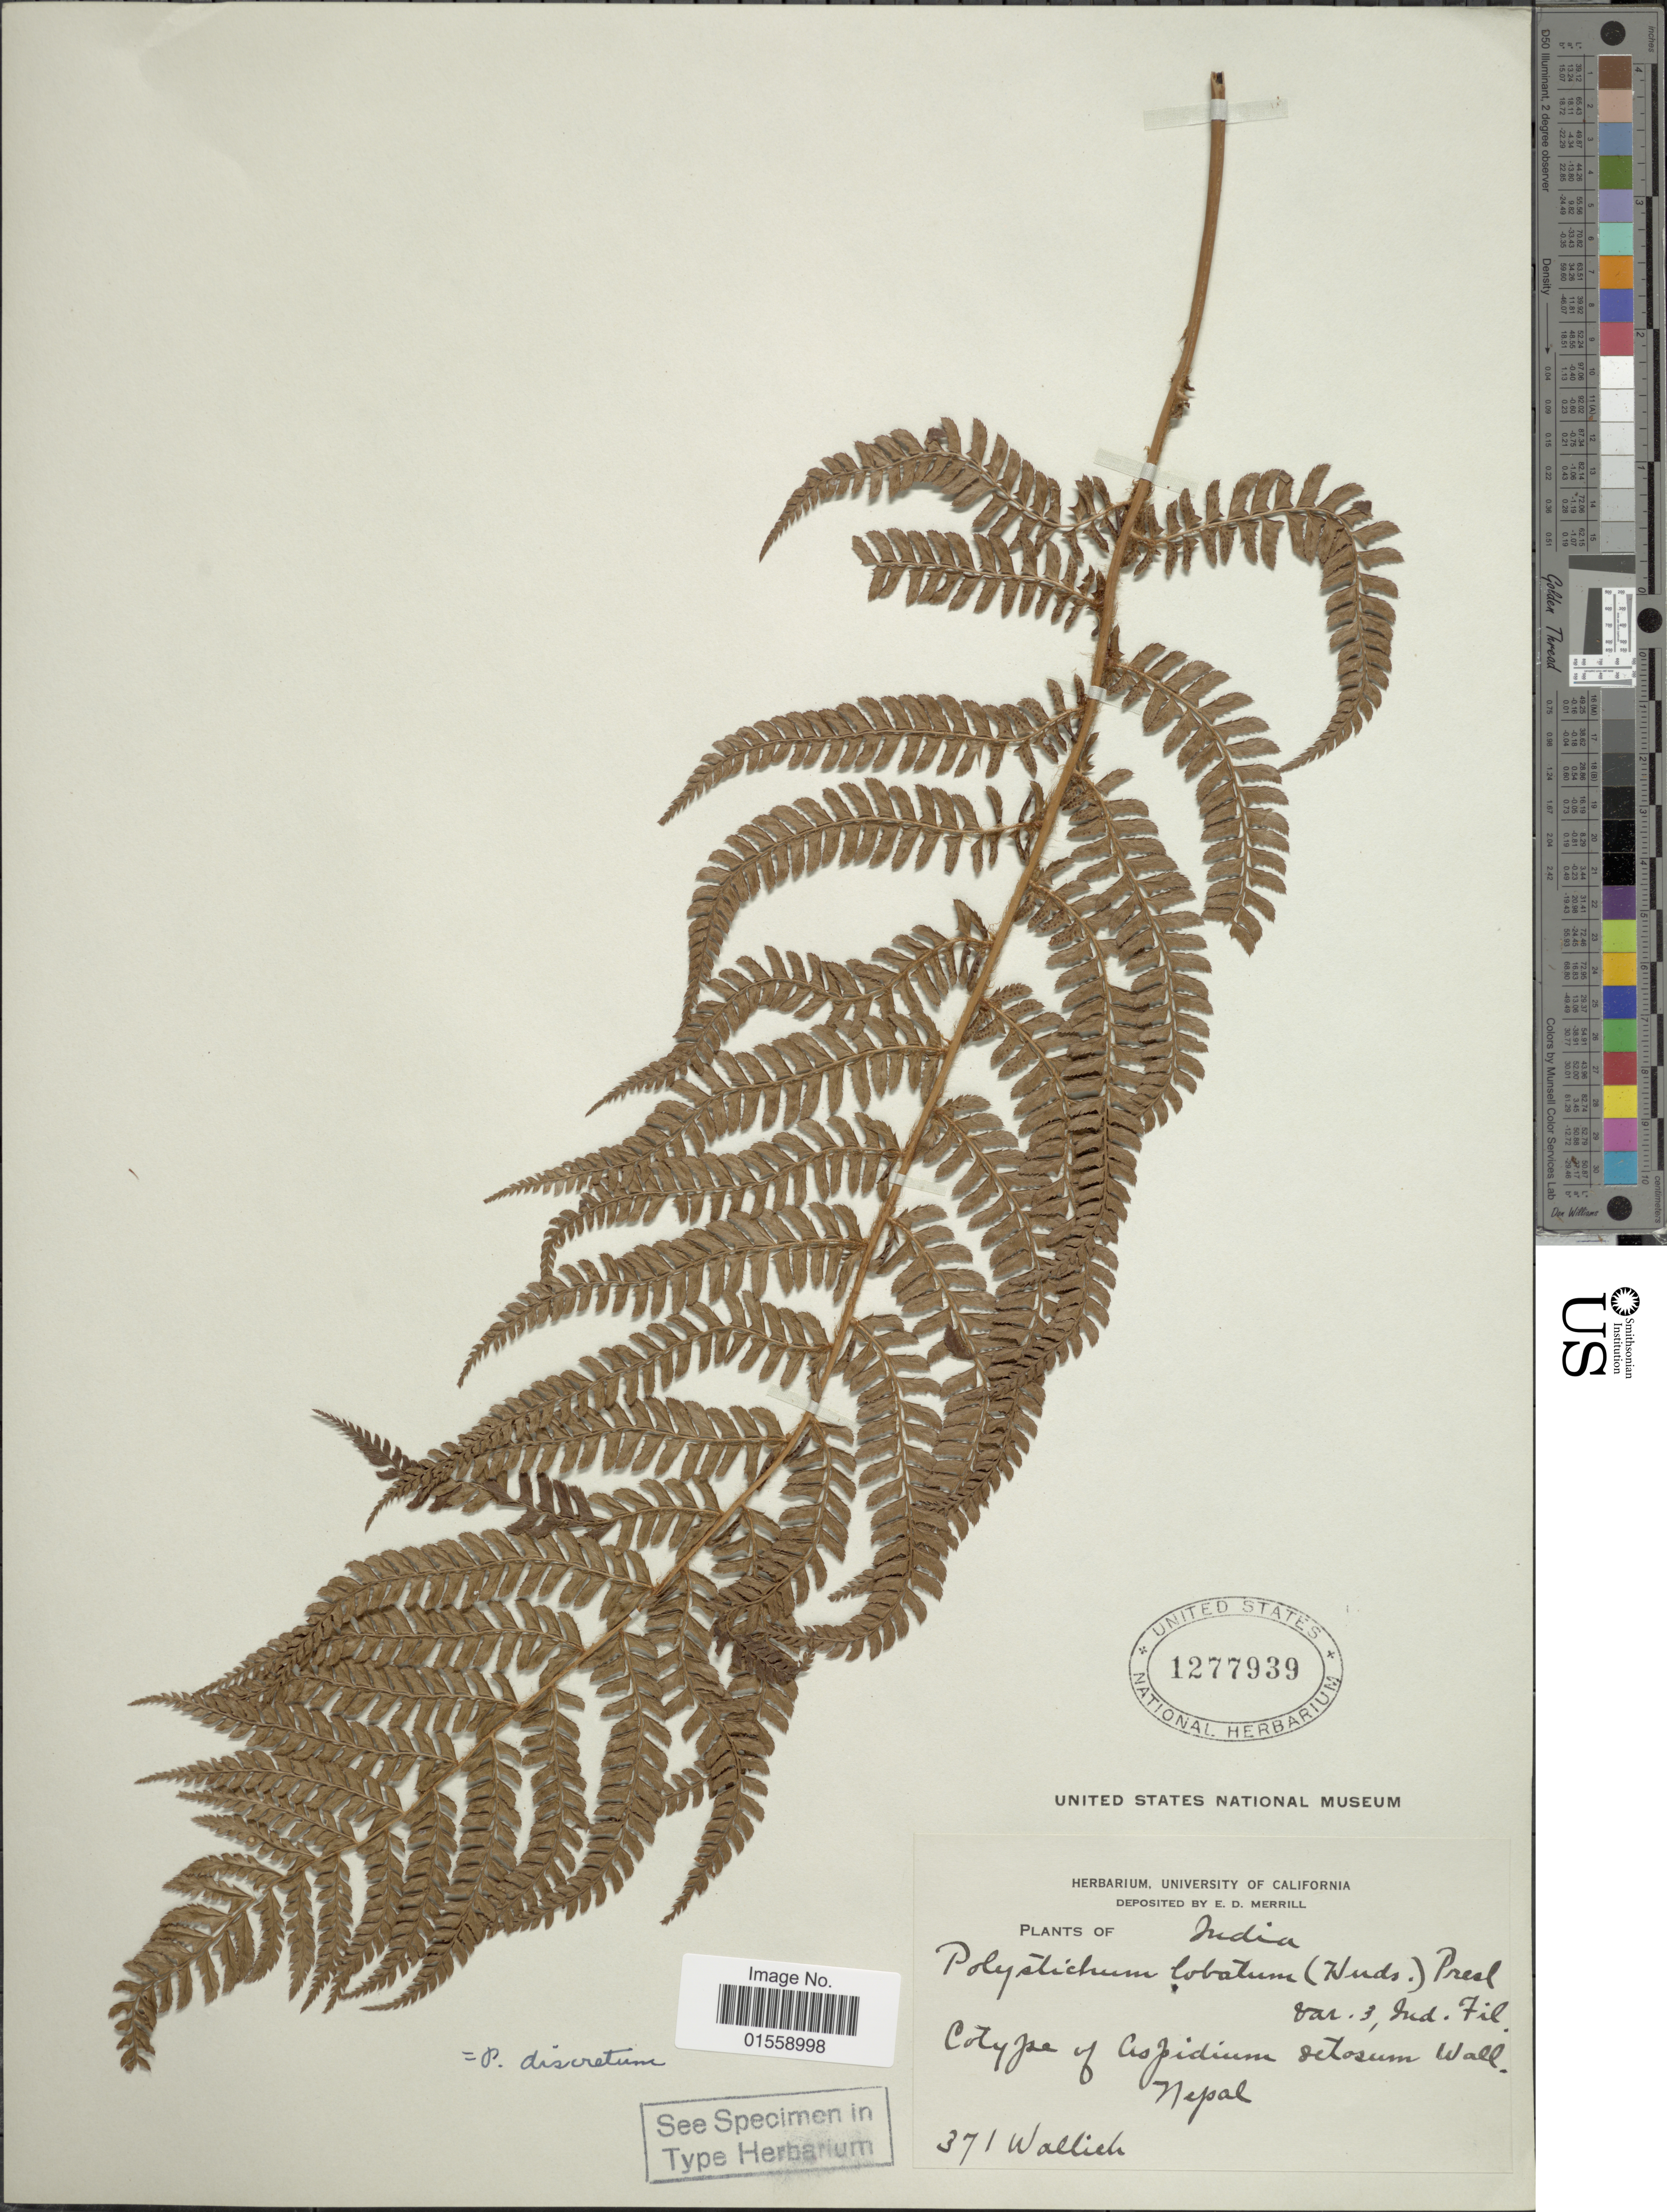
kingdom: Plantae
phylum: Tracheophyta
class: Polypodiopsida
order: Polypodiales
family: Dryopteridaceae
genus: Polystichum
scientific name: Polystichum discretum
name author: (D. Don) J. Sm.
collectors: -- Wallich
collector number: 371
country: India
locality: Nepal.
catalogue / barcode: US 1277939